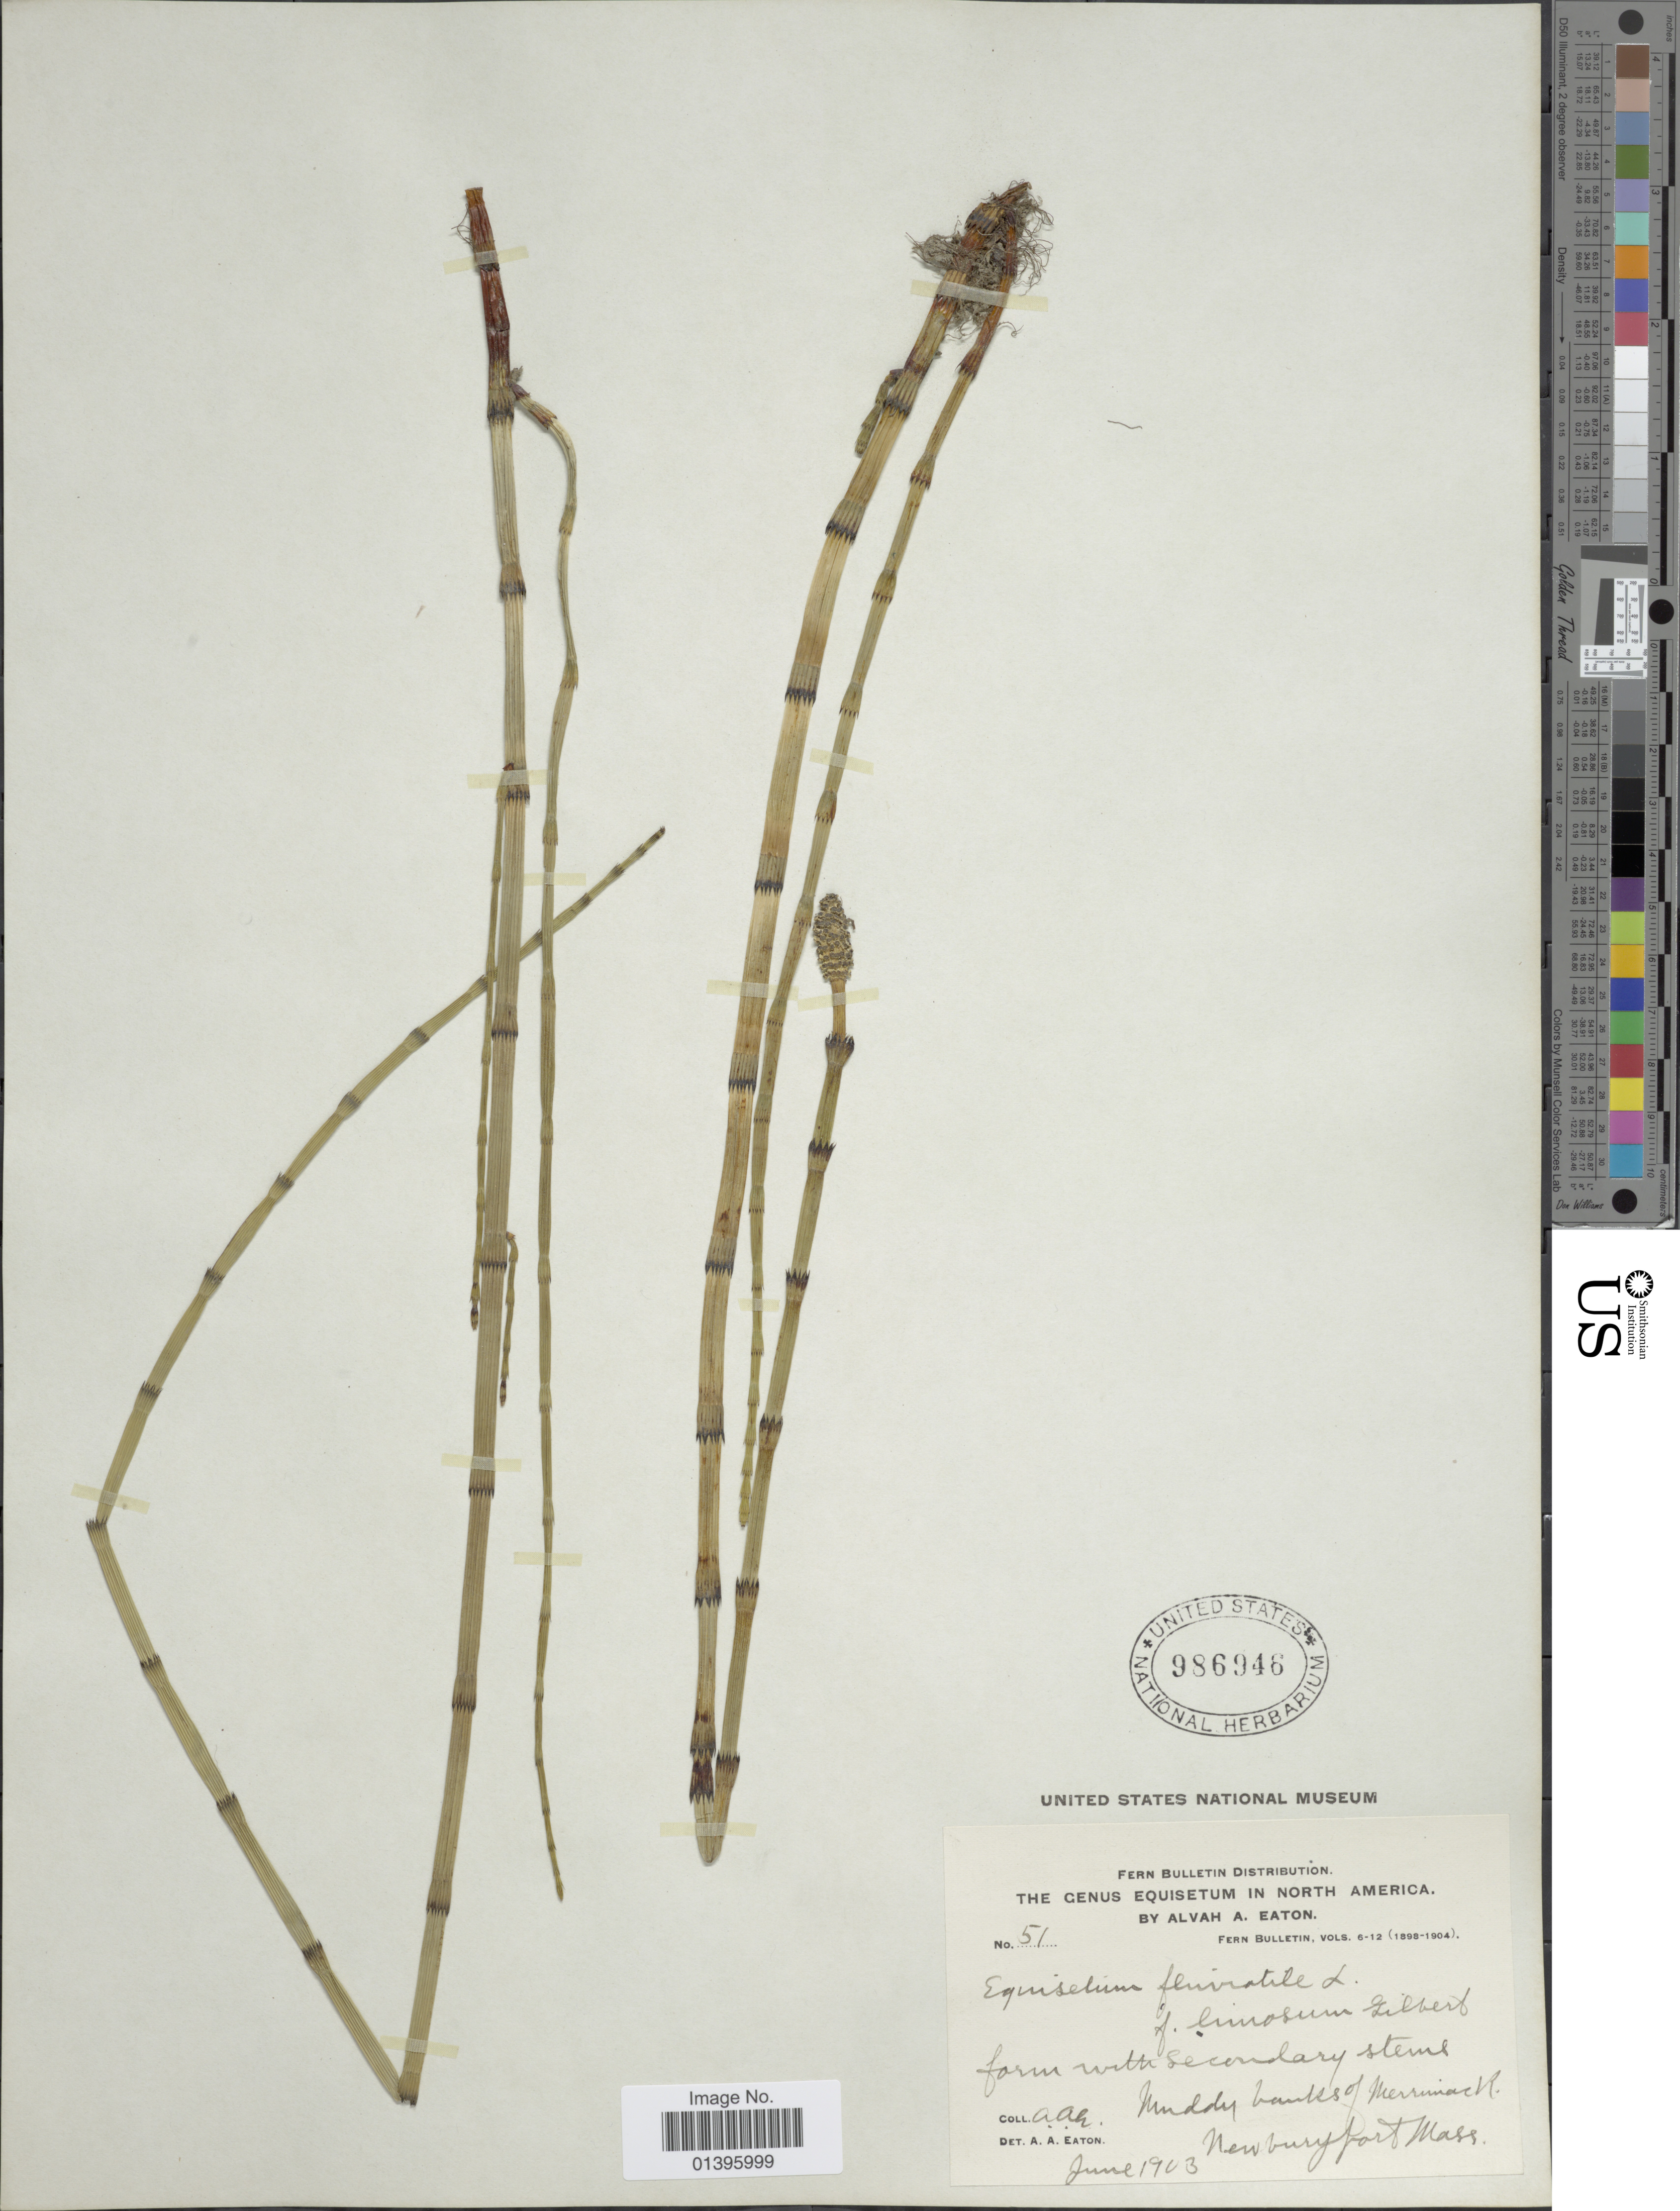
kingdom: Plantae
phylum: Tracheophyta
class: Polypodiopsida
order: Equisetales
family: Equisetaceae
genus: Equisetum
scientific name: Equisetum fluviatile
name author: L.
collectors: A. A. Eaton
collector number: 51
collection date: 1923-06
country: United States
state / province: Massachusetts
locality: Newburyport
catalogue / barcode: US 986946